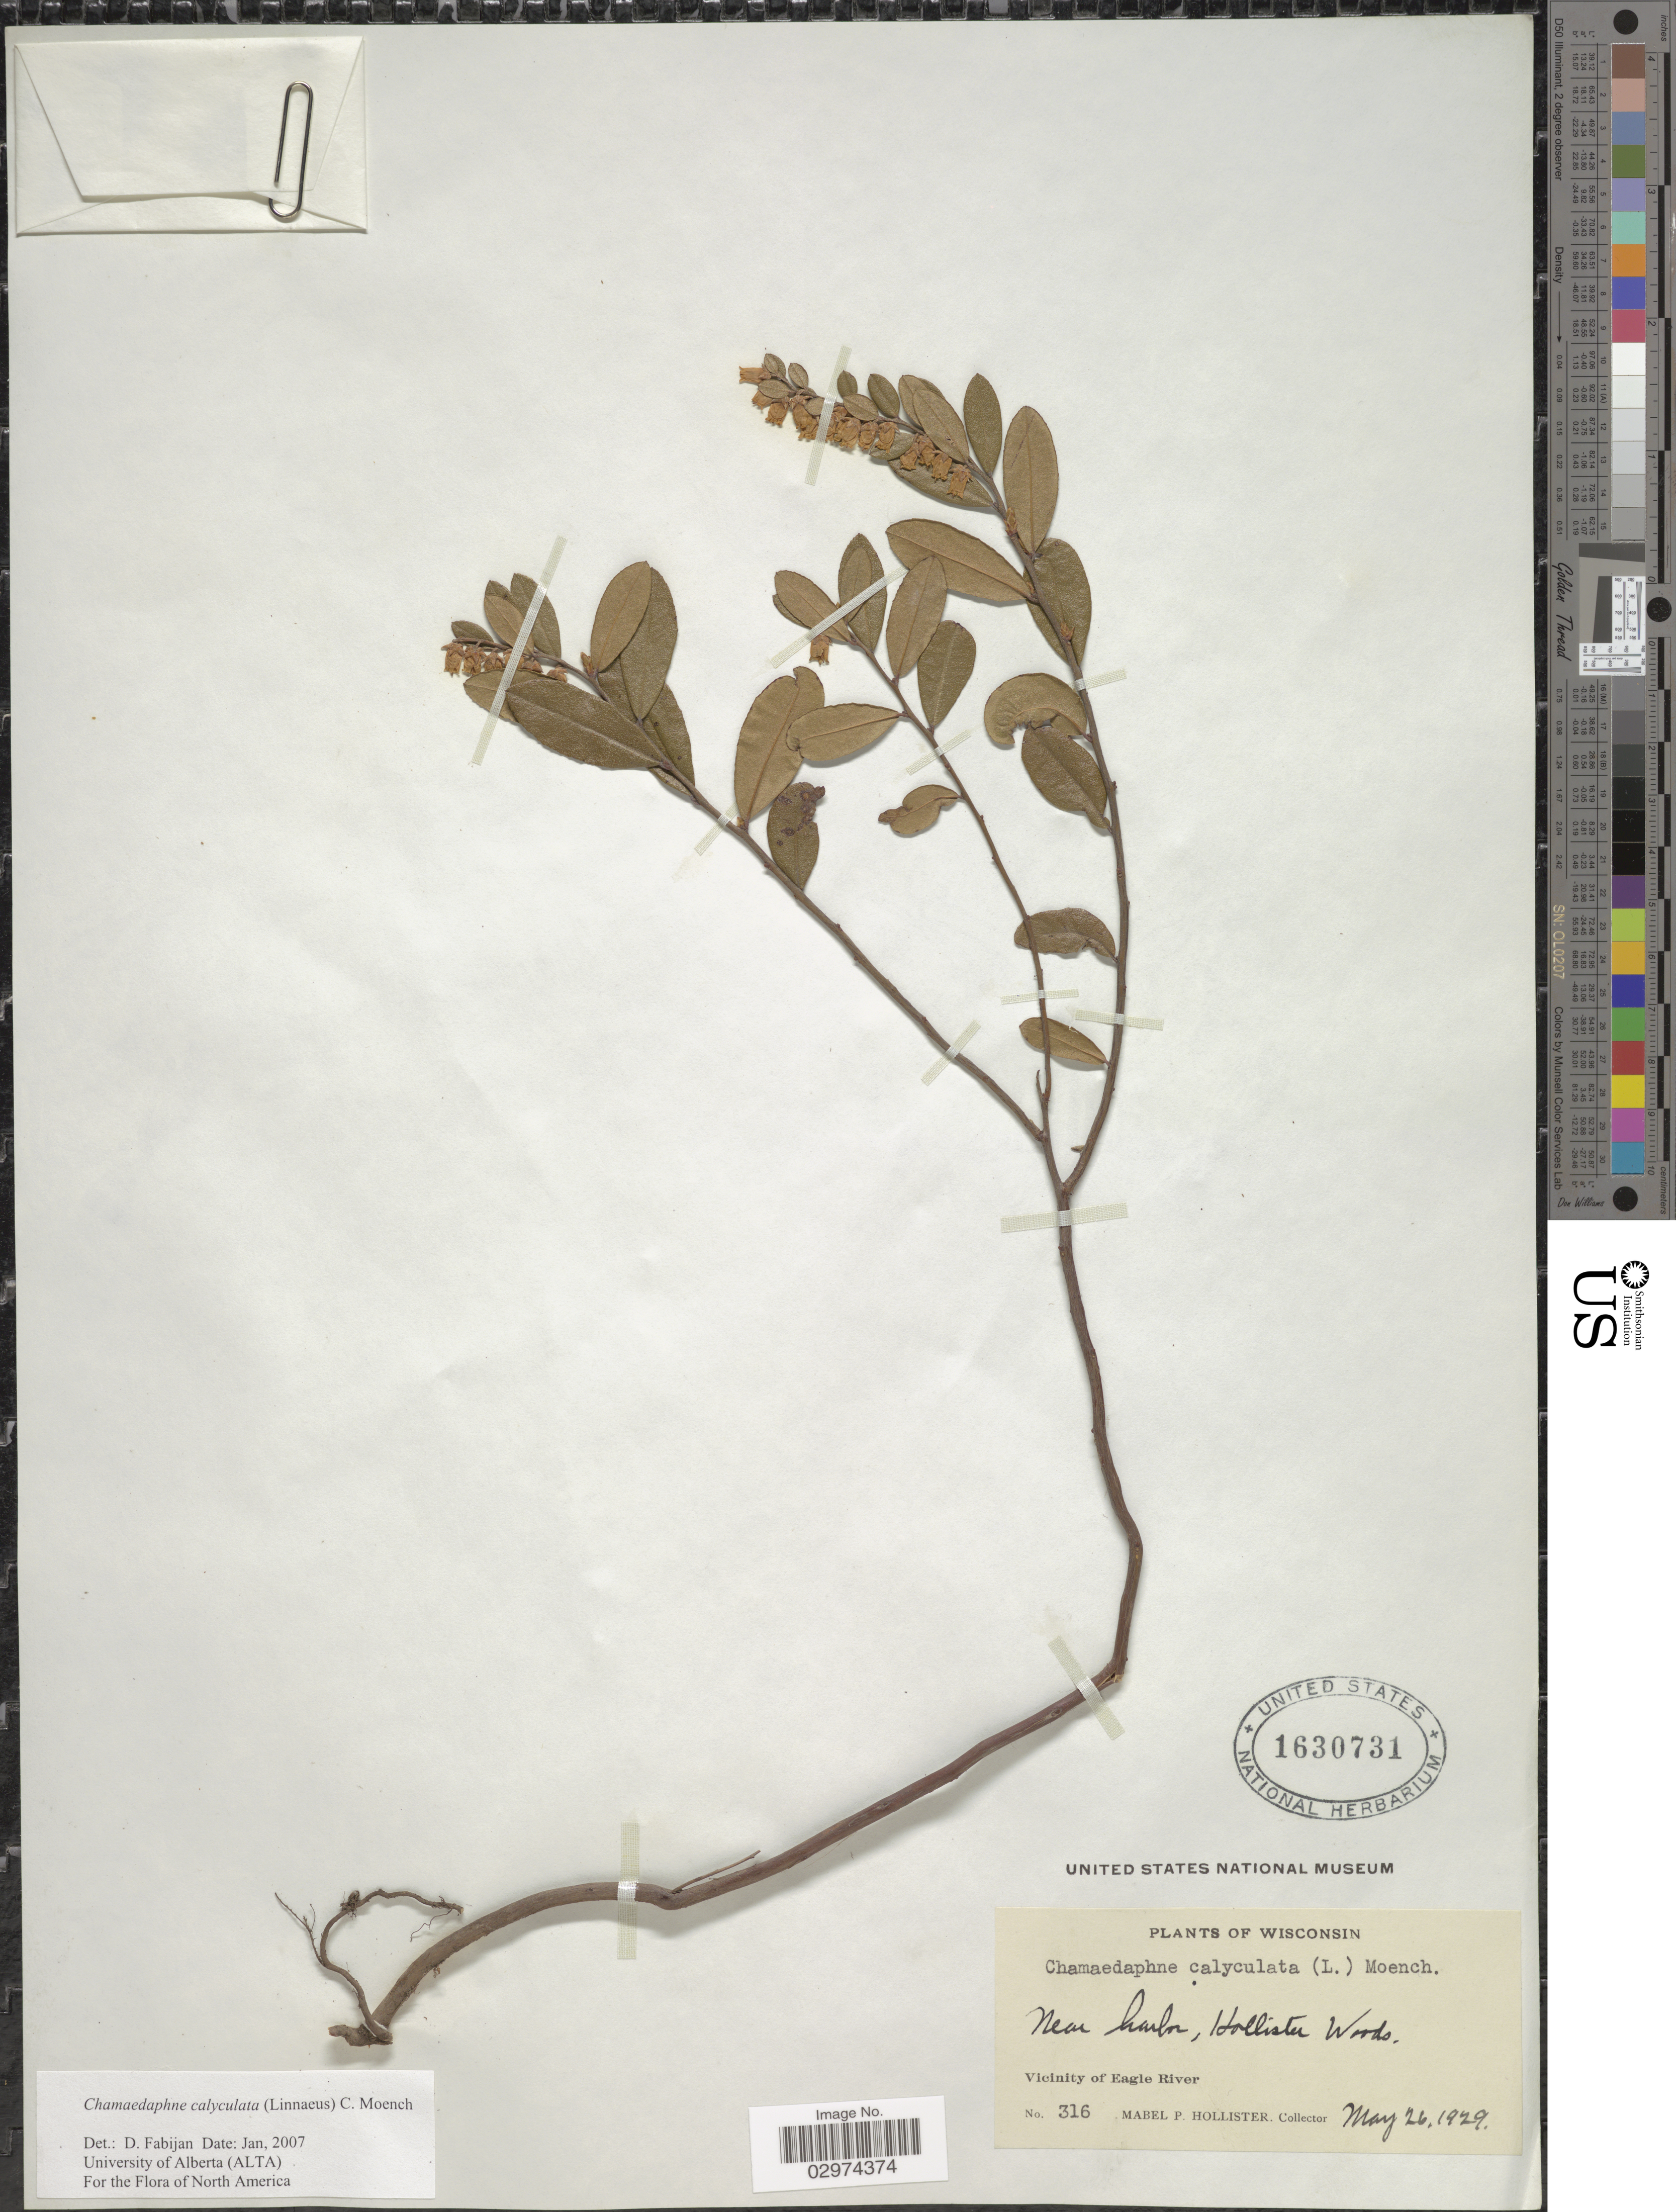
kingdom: Plantae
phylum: Tracheophyta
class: Magnoliopsida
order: Ericales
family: Ericaceae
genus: Chamaedaphne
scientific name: Chamaedaphne calyculata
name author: (L.) Moench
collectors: M. Hollister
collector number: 316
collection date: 1929-05-26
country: United States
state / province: Wisconsin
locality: Vicinity of Eagle River.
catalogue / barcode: US 1630731